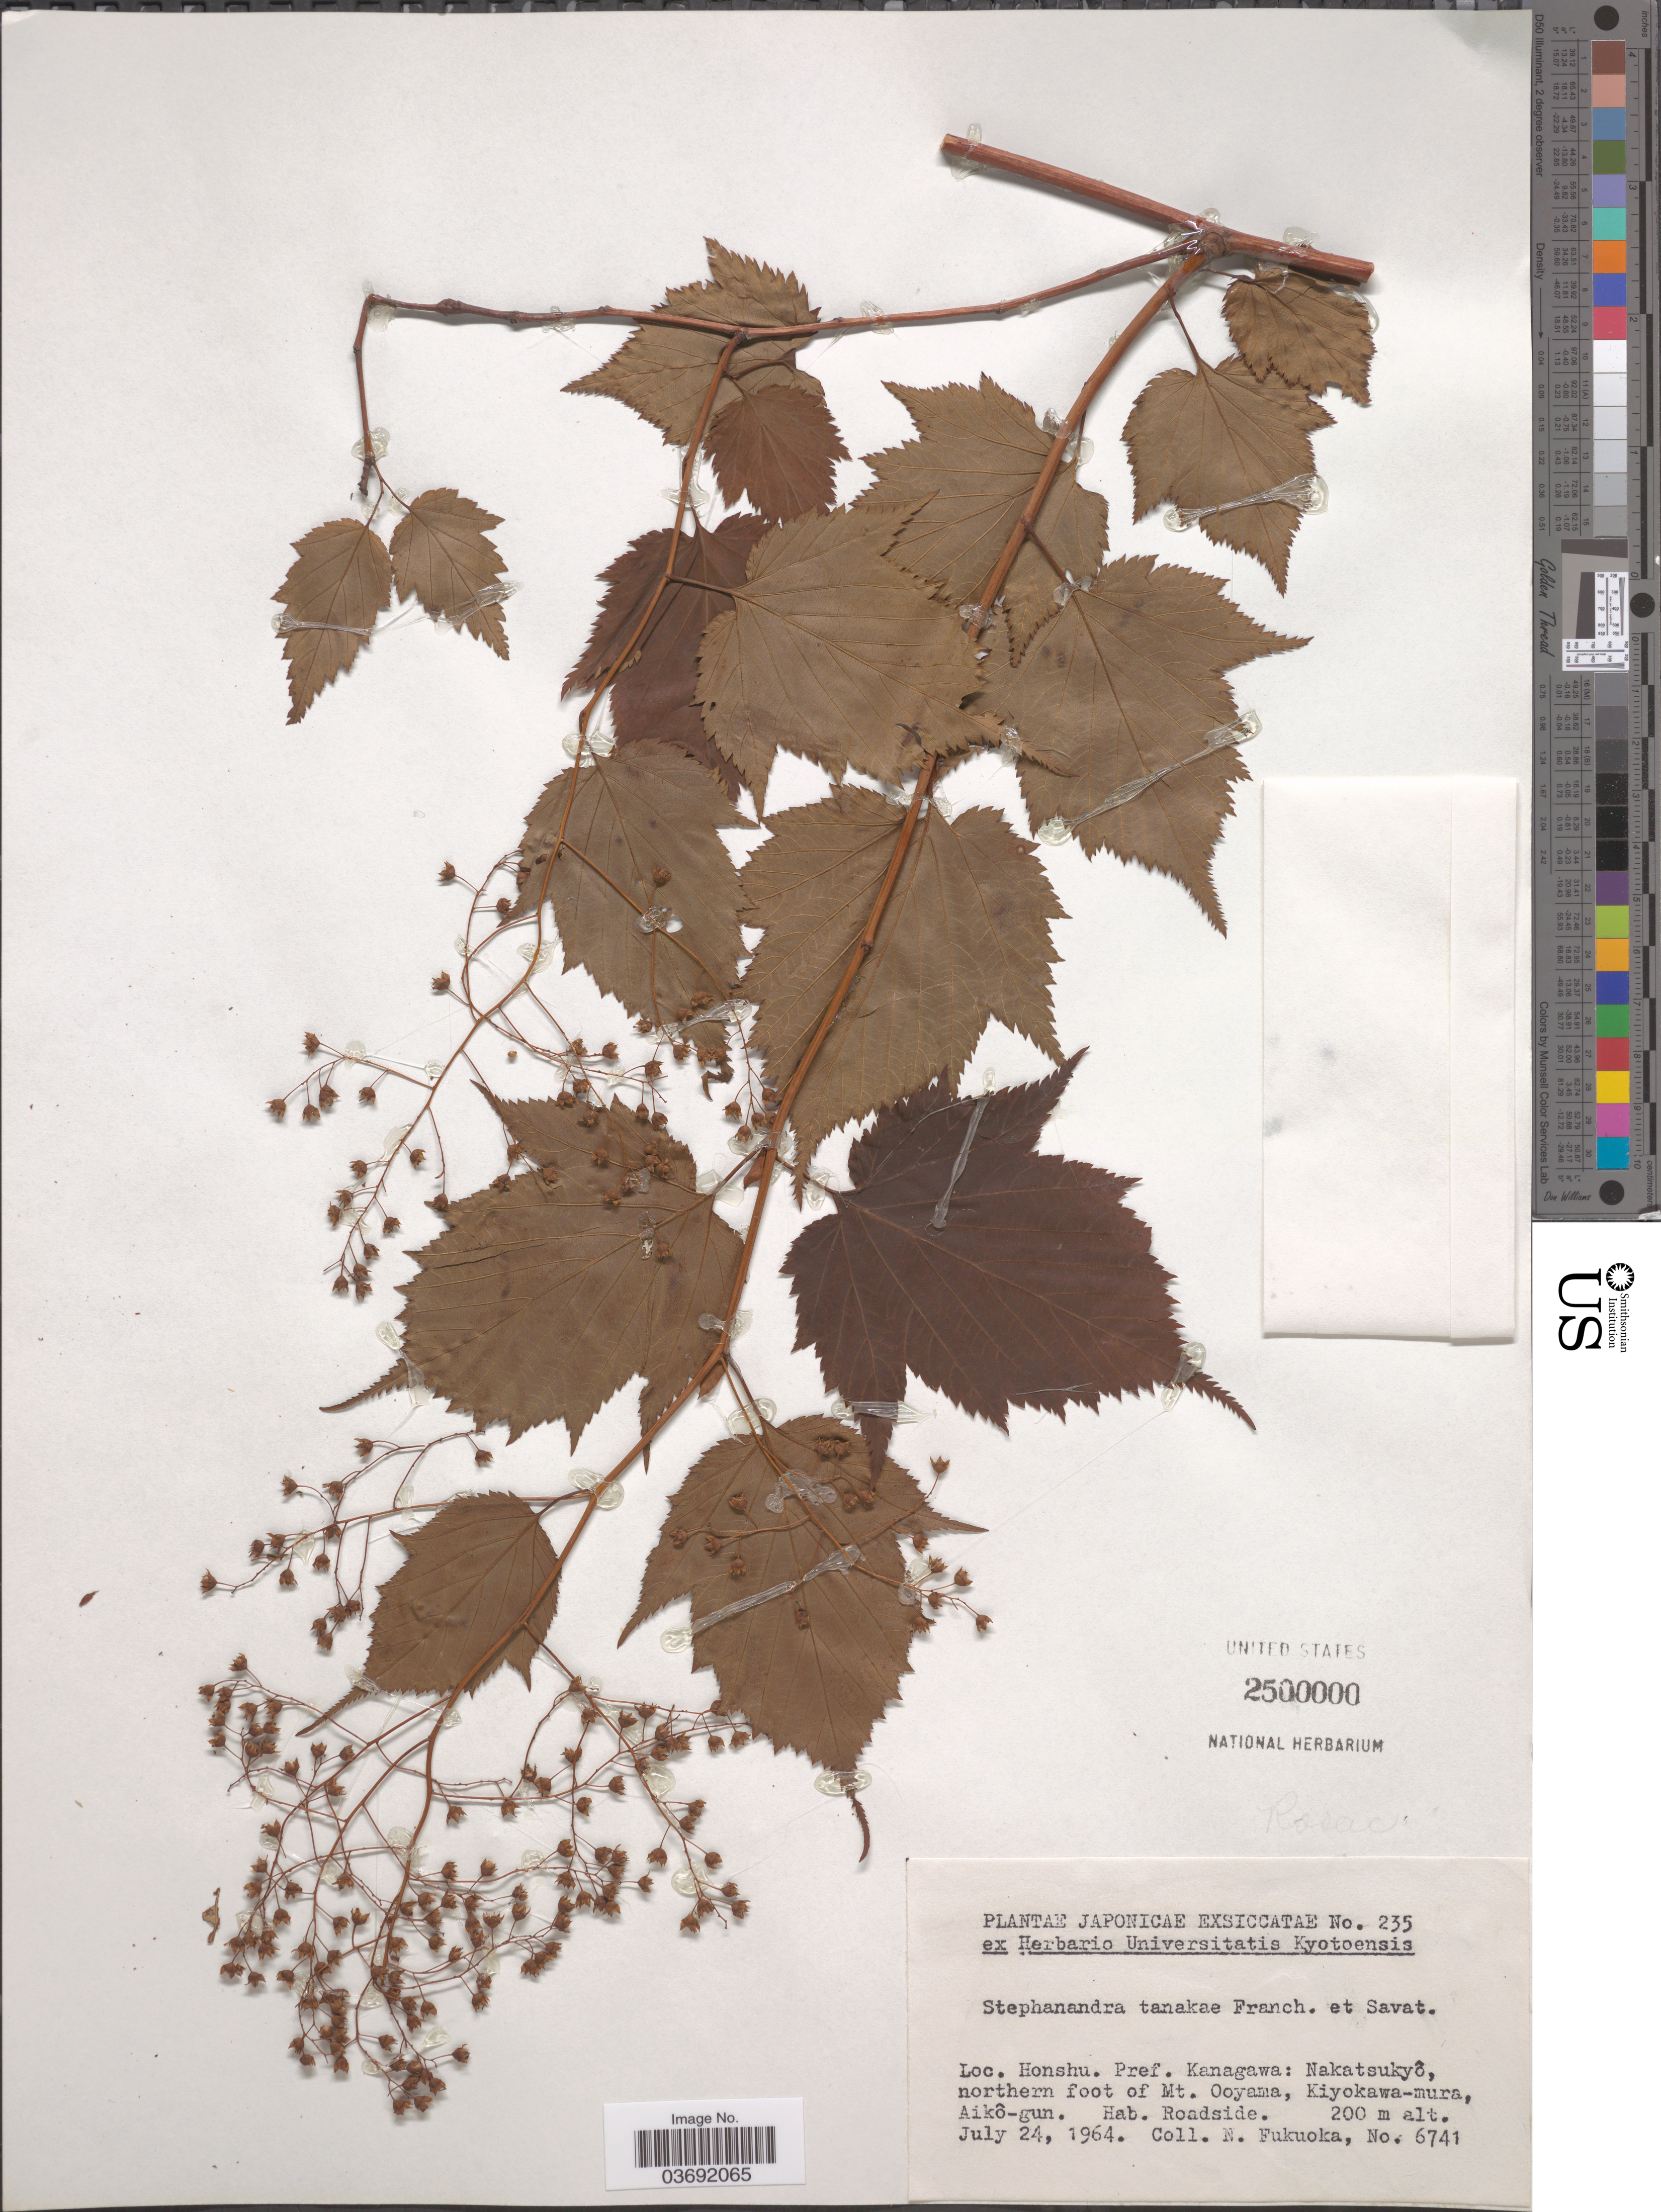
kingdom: Plantae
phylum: Tracheophyta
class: Magnoliopsida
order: Rosales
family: Rosaceae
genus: Neillia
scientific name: Neillia tanakae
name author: (Franch. & Sav.) Franch. & Sav. ex S.H. Oh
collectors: N. Fukuoka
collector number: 6741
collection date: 1964-07-24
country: Japan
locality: Japonicae Exsiccatae. Honshu. Pref. Kanagawa: Nakatsukyô, northern foot of Mt. Ooyama, Kiyokawa-mura, Aikô-gun.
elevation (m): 200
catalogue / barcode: US 2500000